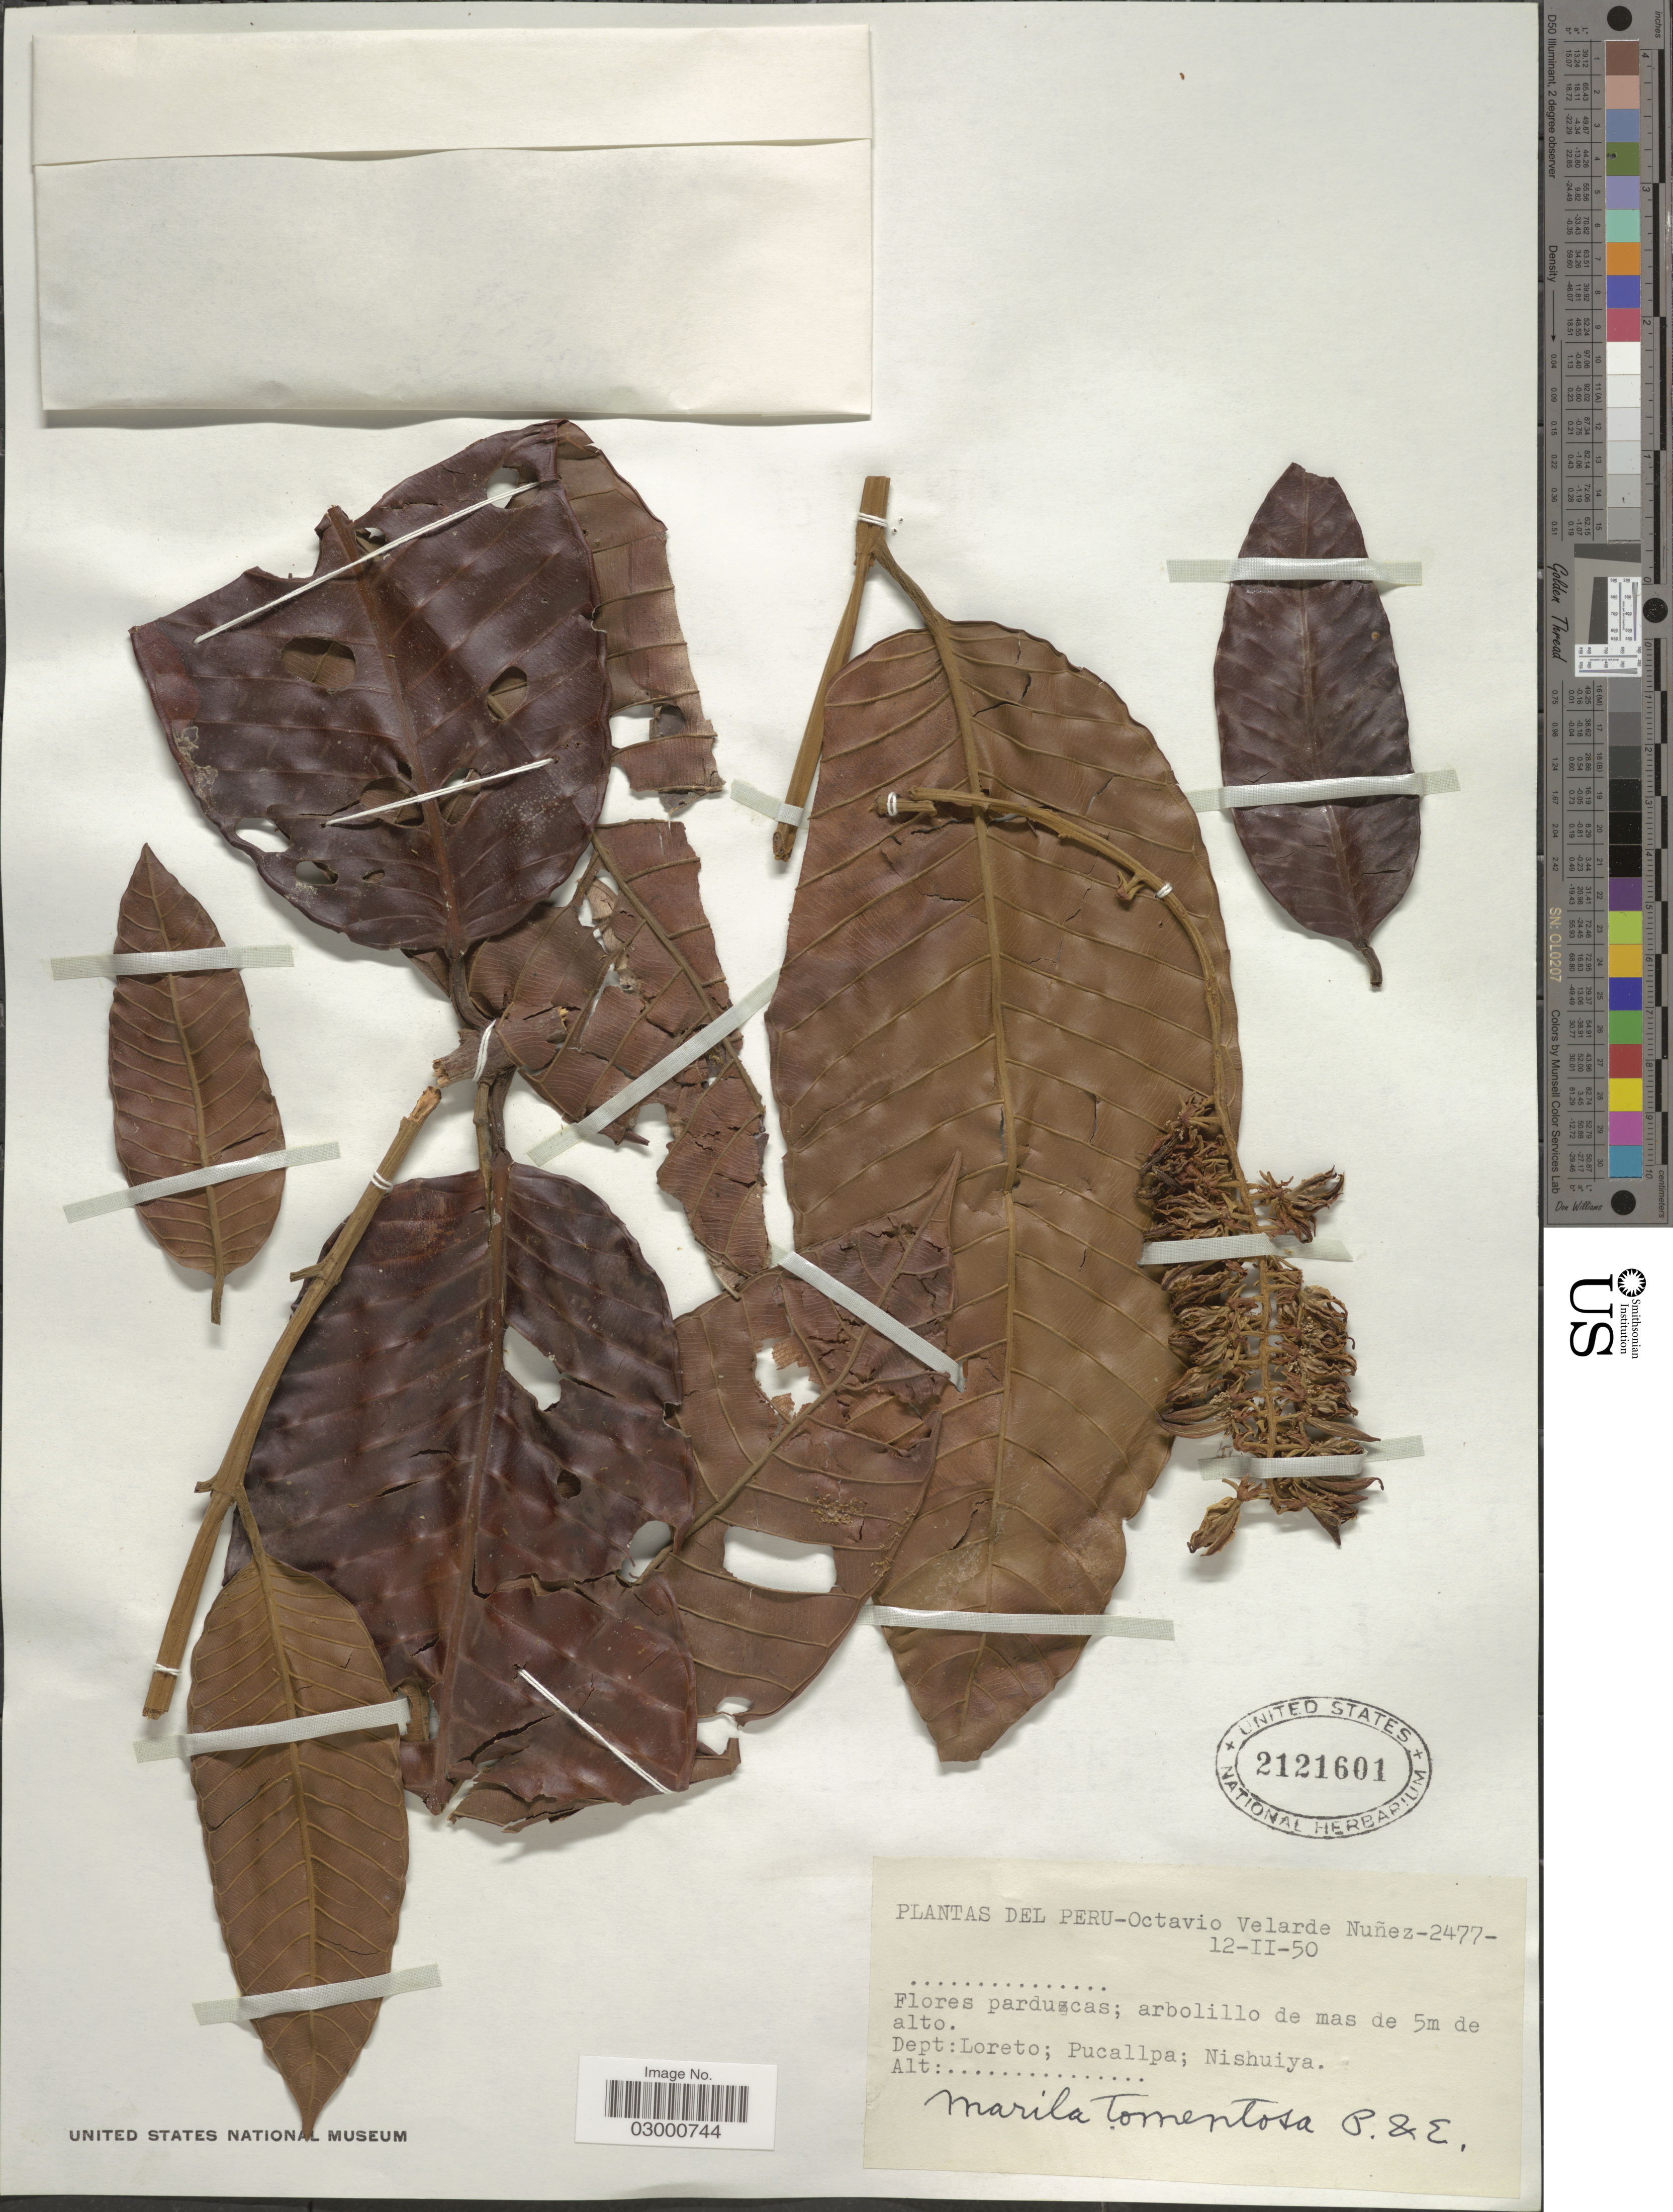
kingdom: Plantae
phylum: Tracheophyta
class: Magnoliopsida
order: Malpighiales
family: Calophyllaceae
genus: Marila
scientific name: Marila tomentosa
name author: Poepp.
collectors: O. Velarde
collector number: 2477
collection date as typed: Transcribed d/m/y: 12/2/50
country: Peru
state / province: Loreto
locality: Dept: Loreto; Pucallpa; Nishuiya.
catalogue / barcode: US 2121601